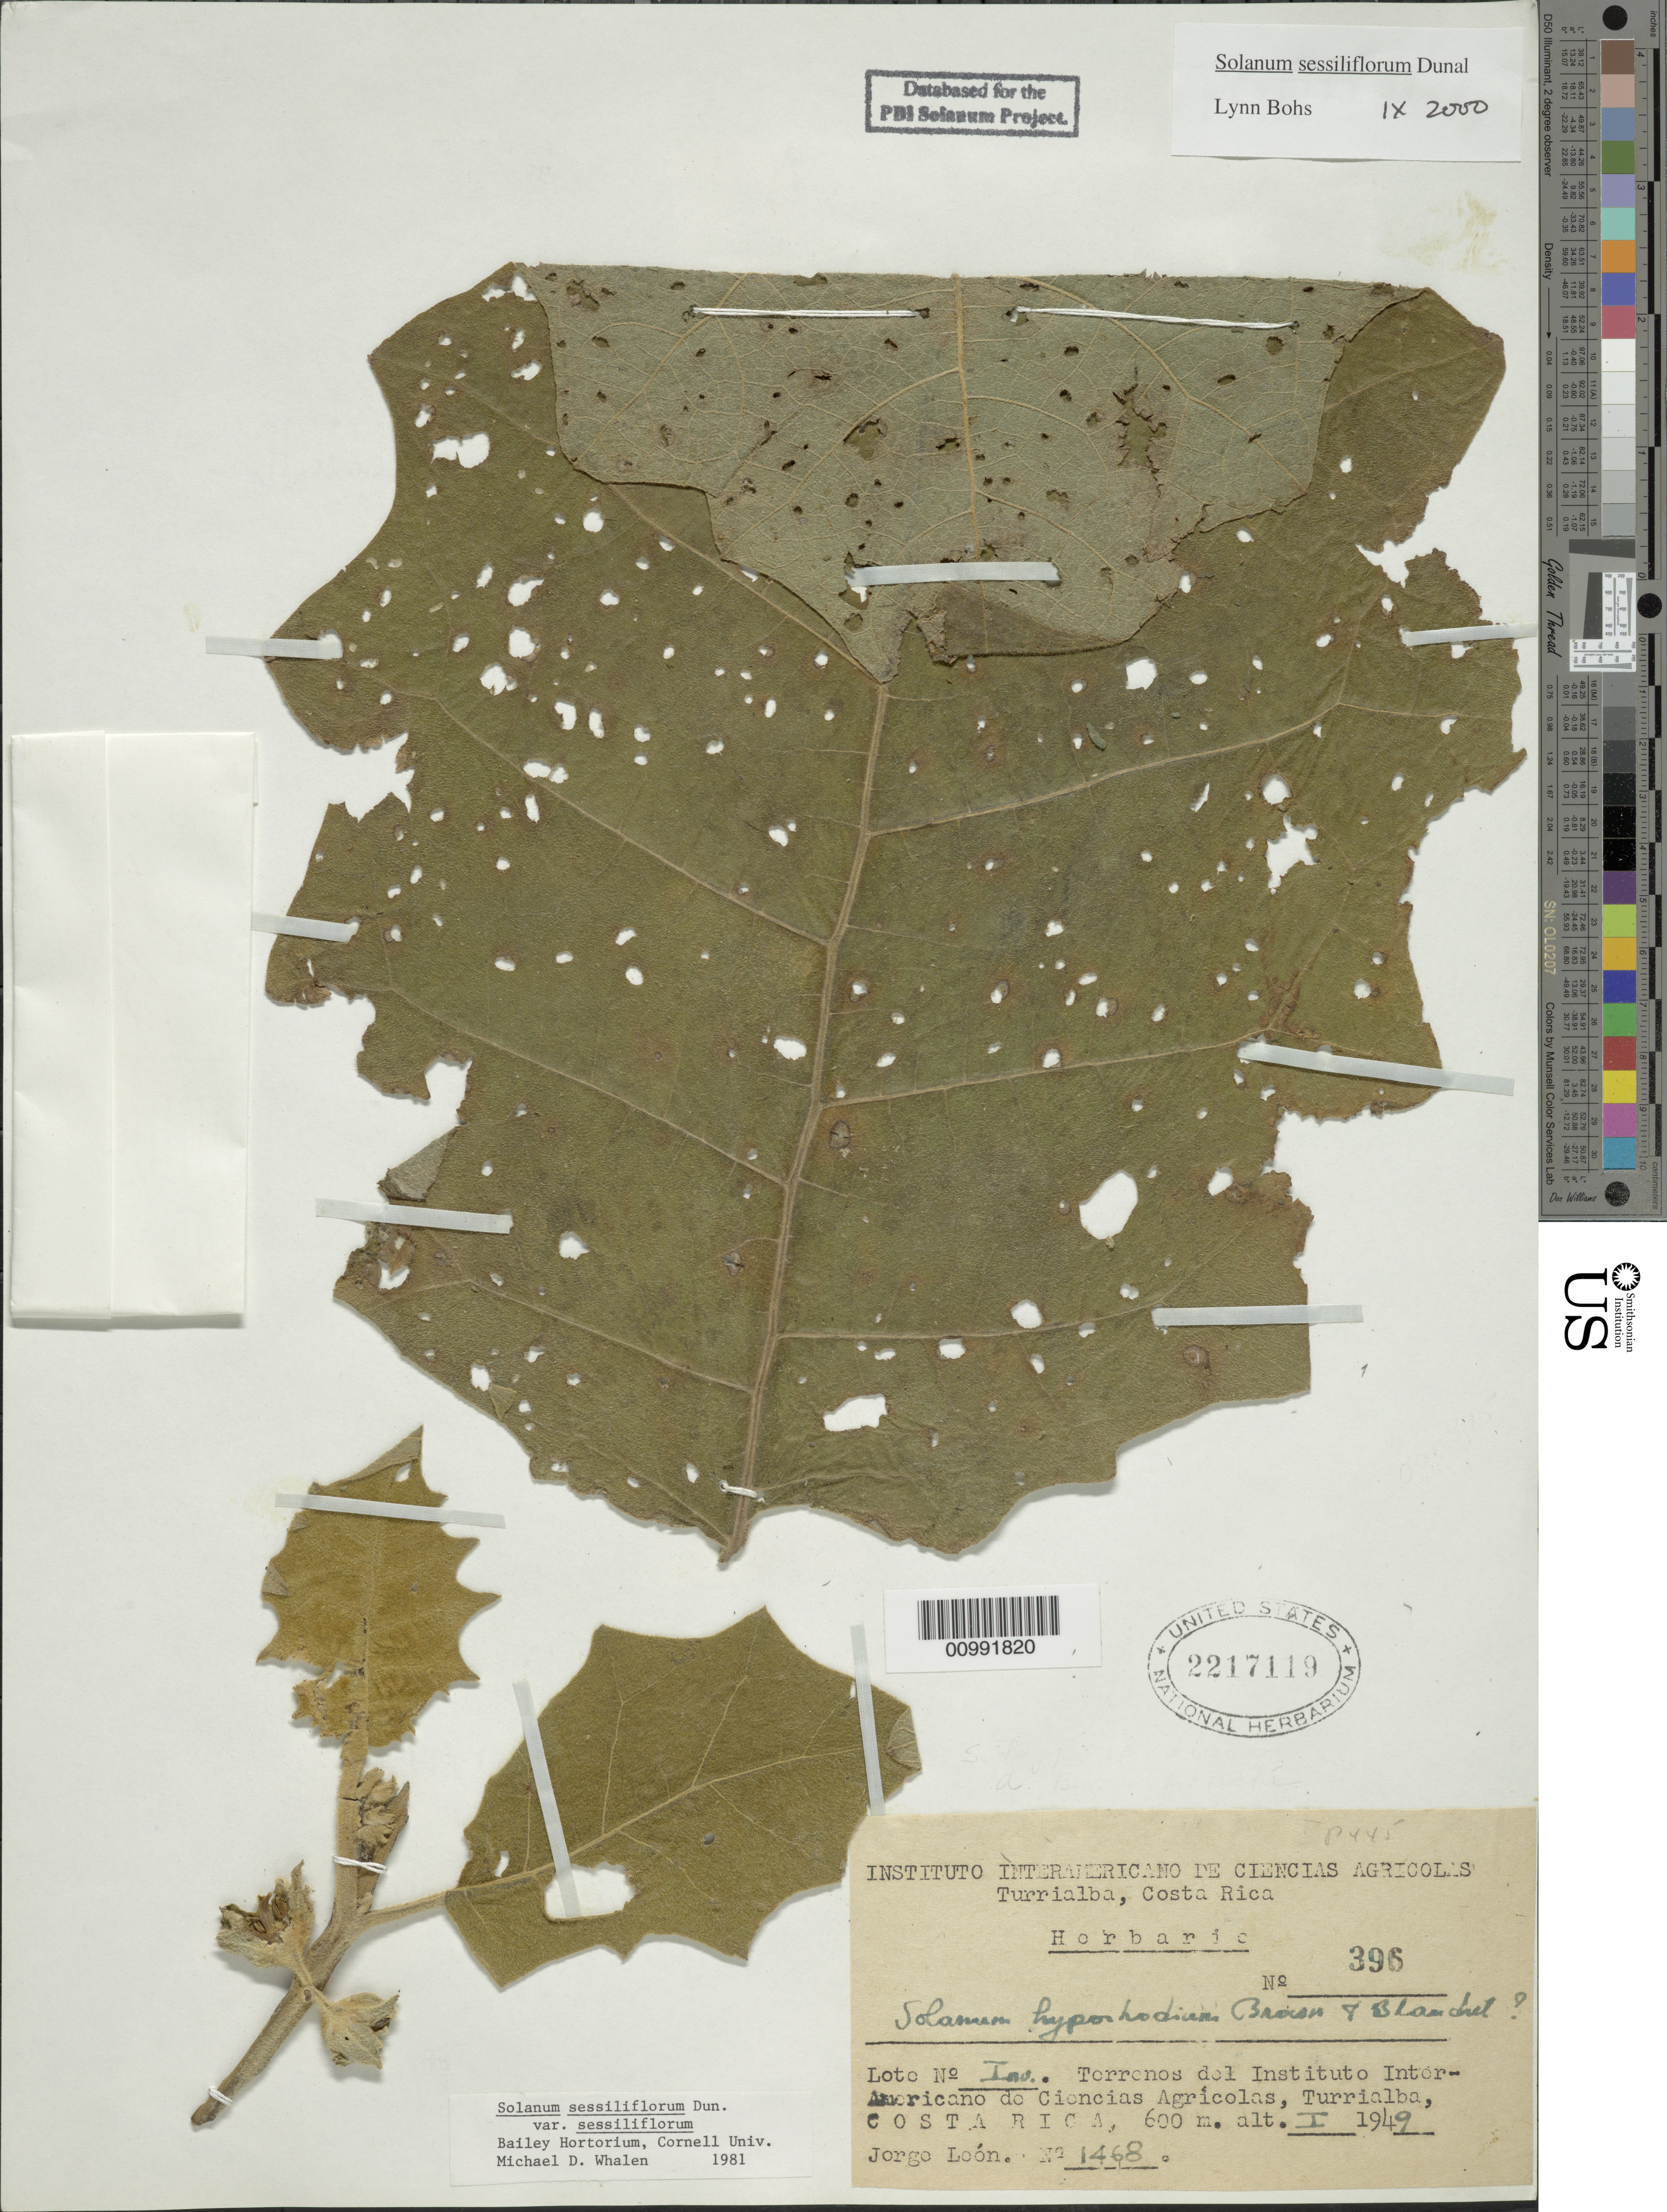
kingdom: Plantae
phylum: Tracheophyta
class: Magnoliopsida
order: Solanales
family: Solanaceae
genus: Solanum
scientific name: Solanum sessiliflorum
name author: Dunal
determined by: Bohs, L. A.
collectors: J. León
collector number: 1468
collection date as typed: Jan 1949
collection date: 1949-01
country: Costa Rica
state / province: Cartago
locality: Terrenos del Instituto Interamericano de Ciencias Agrícolas, Turrialba.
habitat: Lote No. Inv.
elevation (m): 600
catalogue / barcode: US 2217119